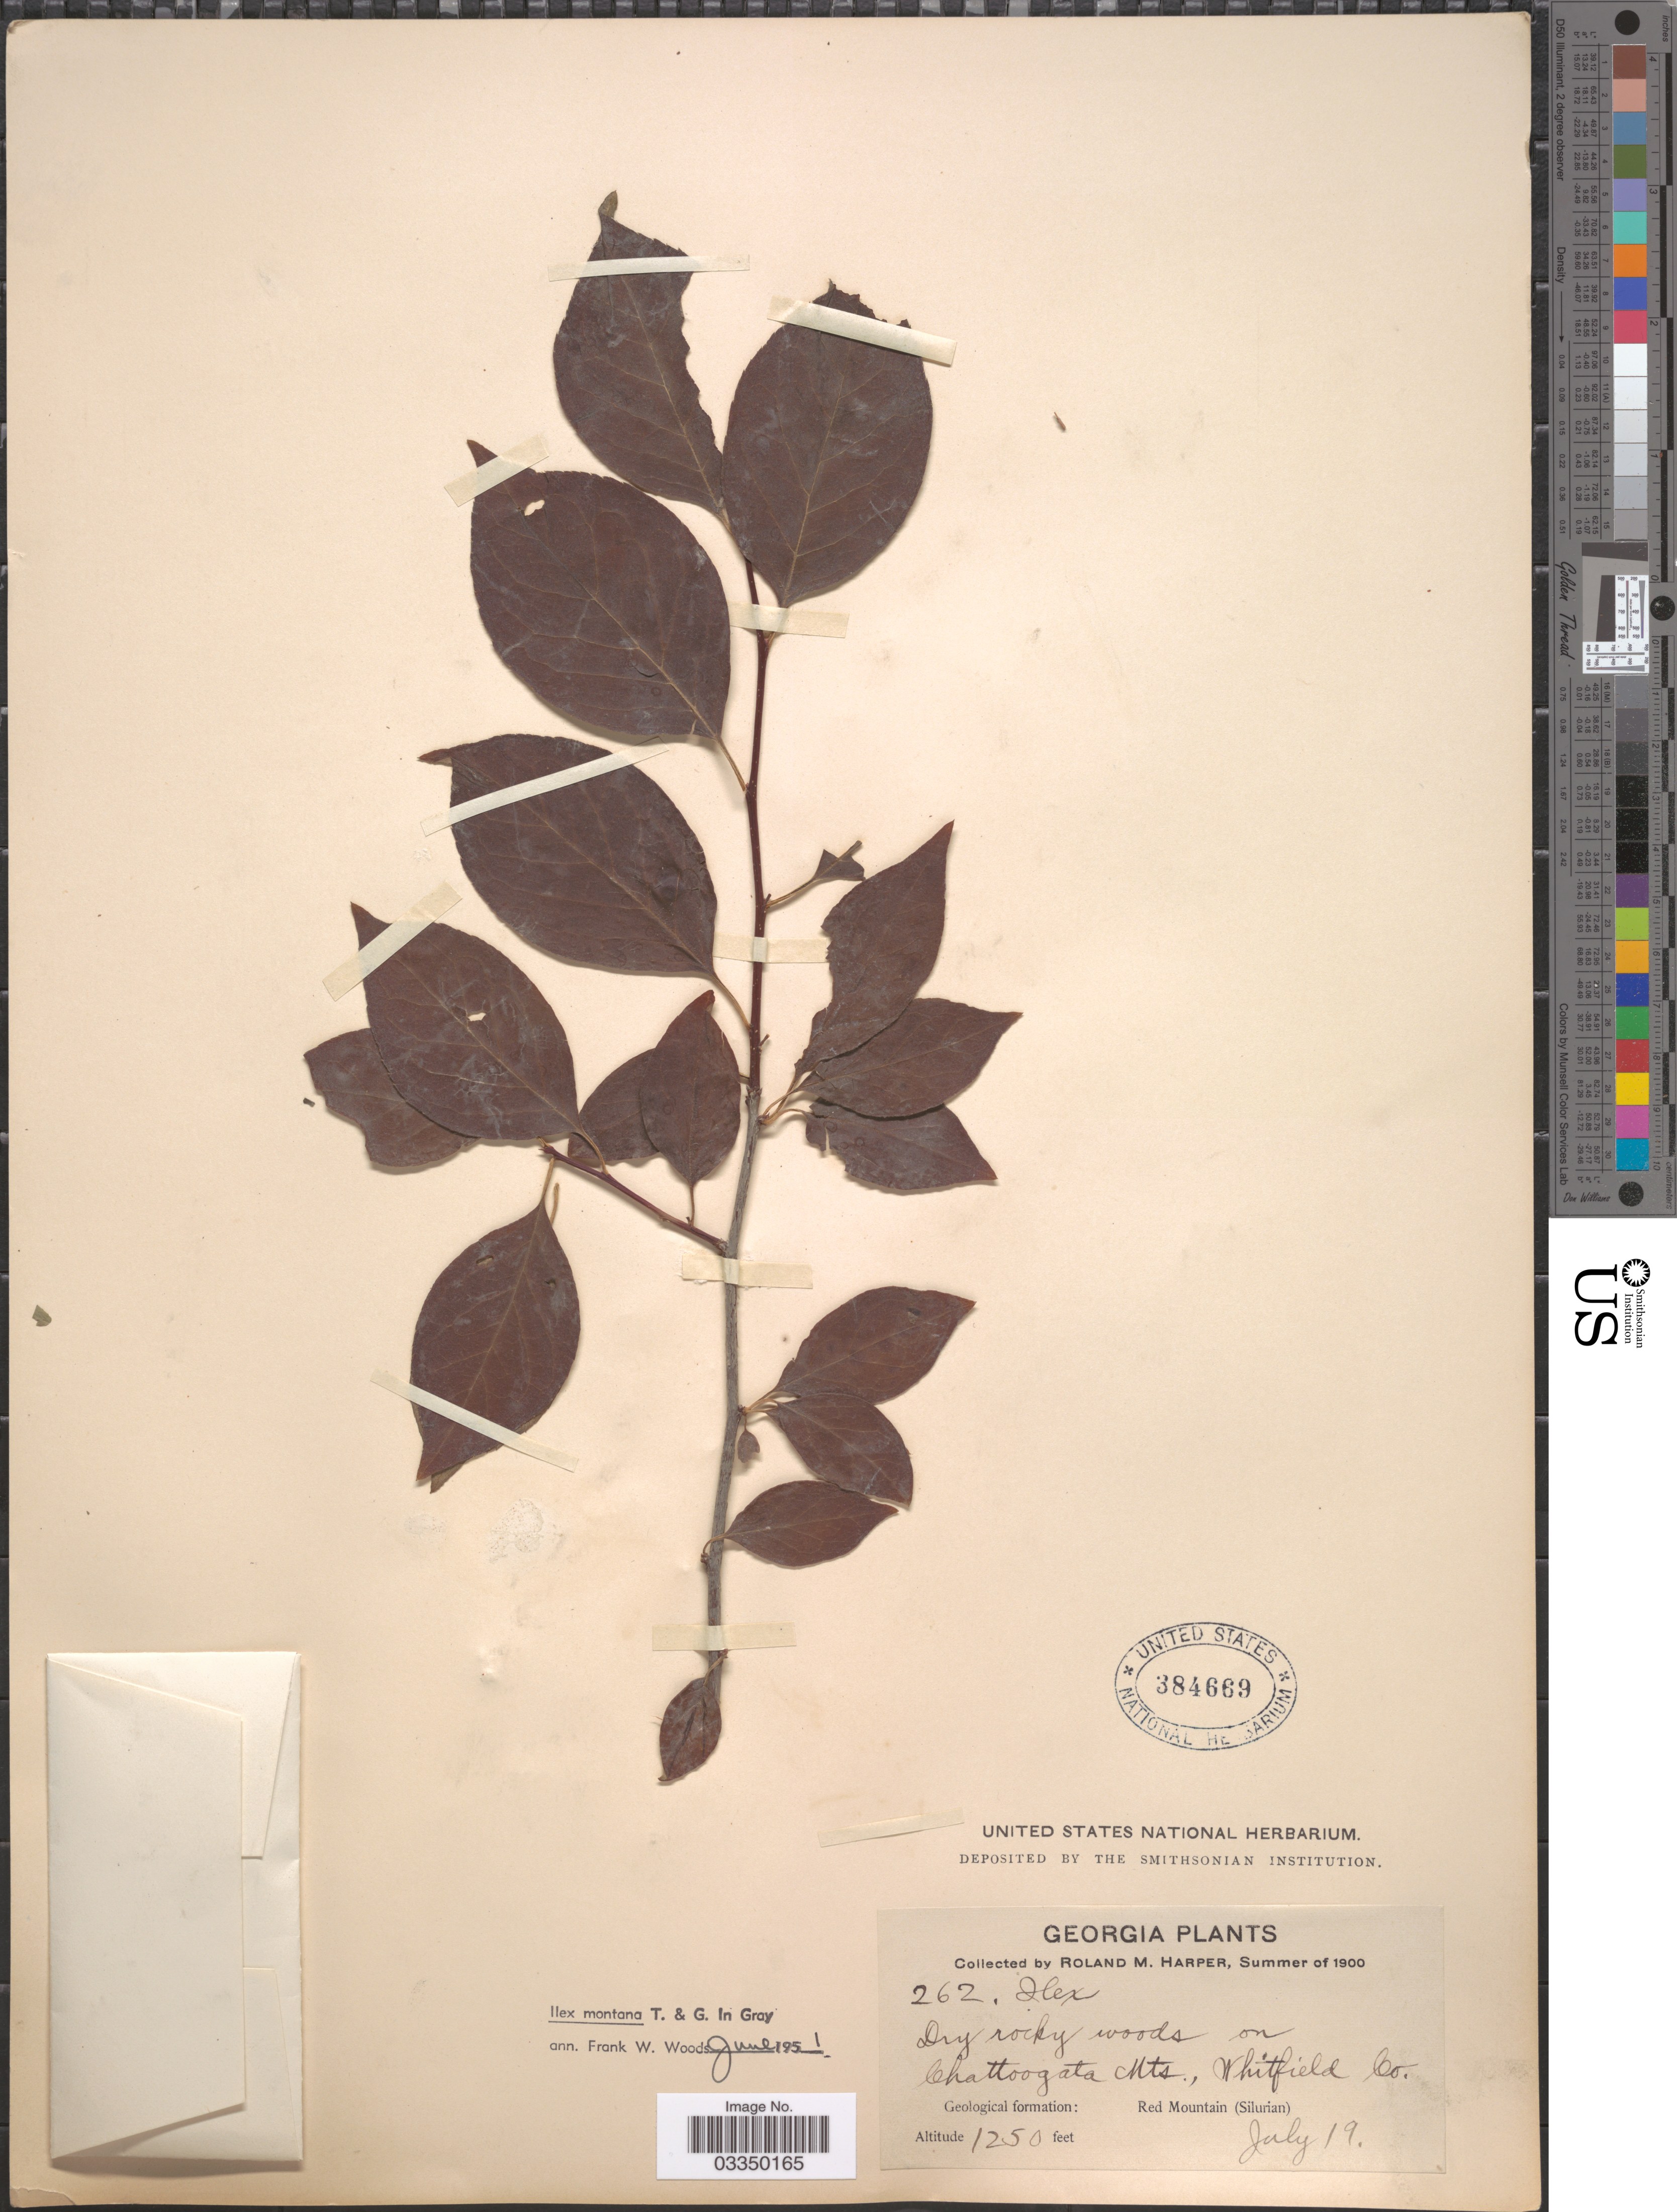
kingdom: Plantae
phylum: Tracheophyta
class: Magnoliopsida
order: Aquifoliales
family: Aquifoliaceae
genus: Ilex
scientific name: Ilex montana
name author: Torr. & A. Gray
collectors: R. M. Harper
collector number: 262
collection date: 1900-07-19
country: United States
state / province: Georgia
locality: Chattoogata Mts, Whitfield Co. Geological formation: Red Mountain (Silurian).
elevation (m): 381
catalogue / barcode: US 384669